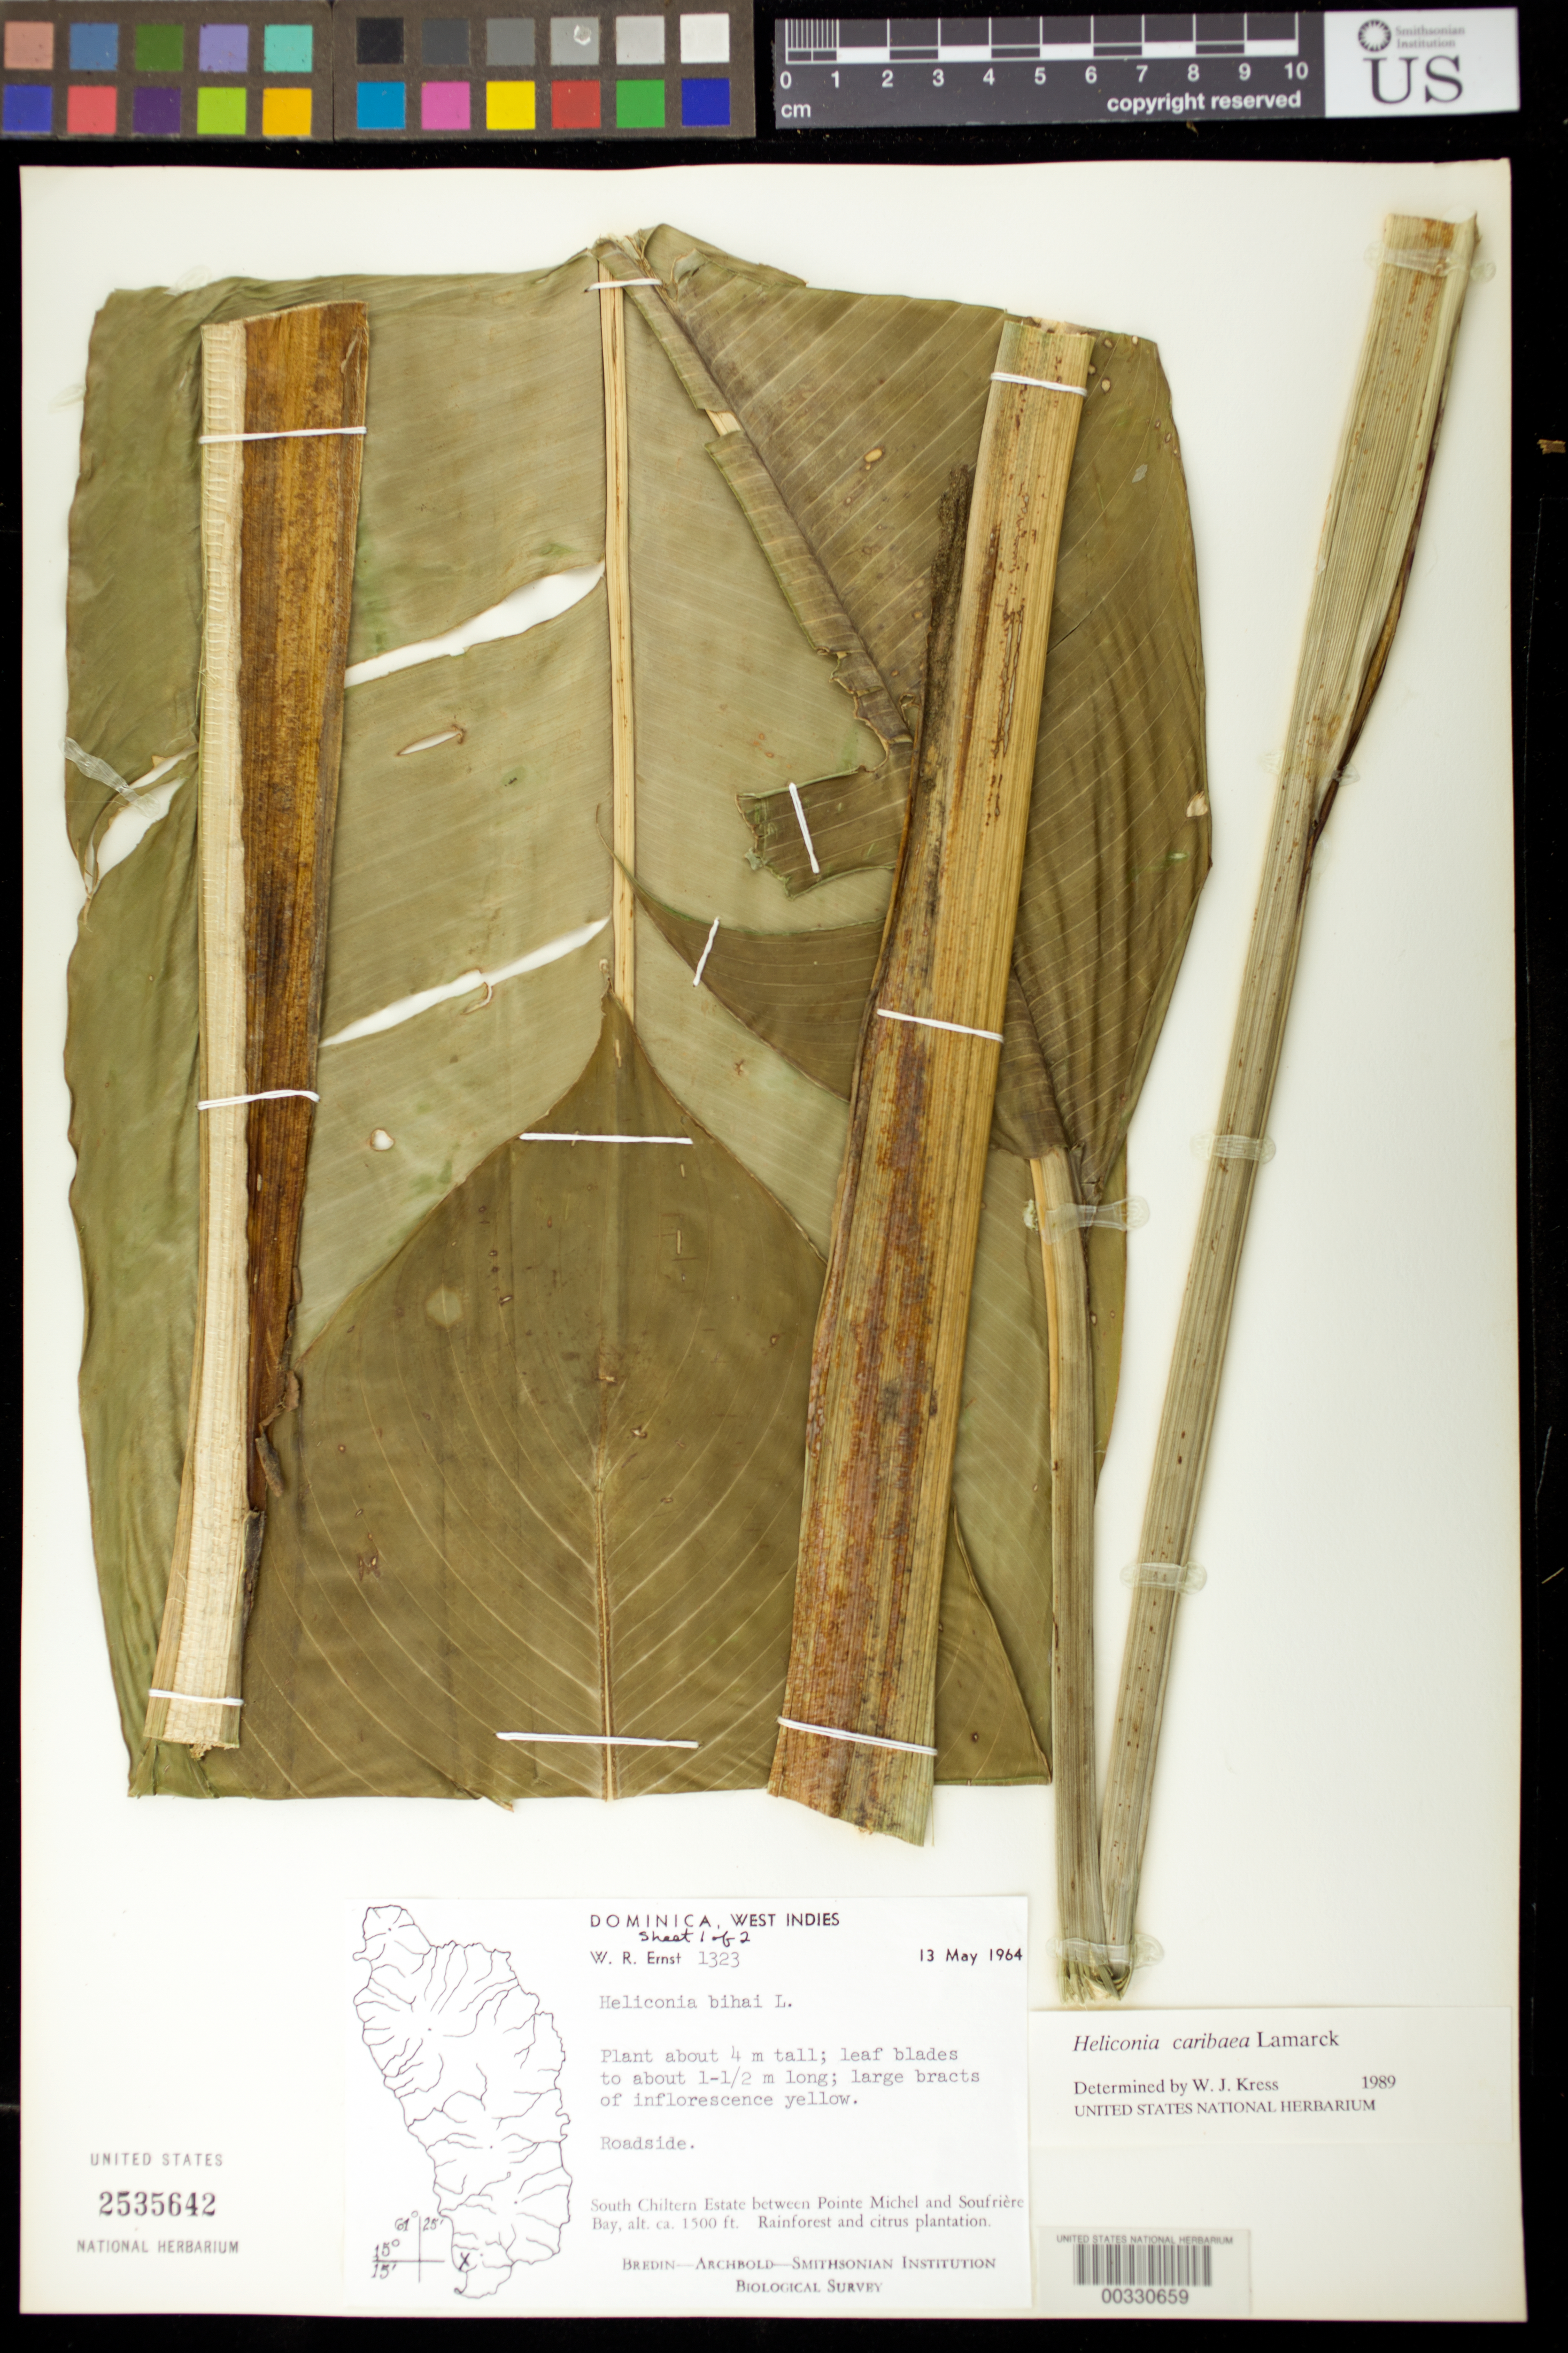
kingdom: Plantae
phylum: Tracheophyta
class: Liliopsida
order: Zingiberales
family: Heliconiaceae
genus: Heliconia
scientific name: Heliconia caribaea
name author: Lam.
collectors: W. R. Ernst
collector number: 1323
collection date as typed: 13 May 1964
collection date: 1964-05-13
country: Dominica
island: Dominica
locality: South chiltern estate between pointe michel and soufriere bay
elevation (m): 457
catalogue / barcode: US 2535642